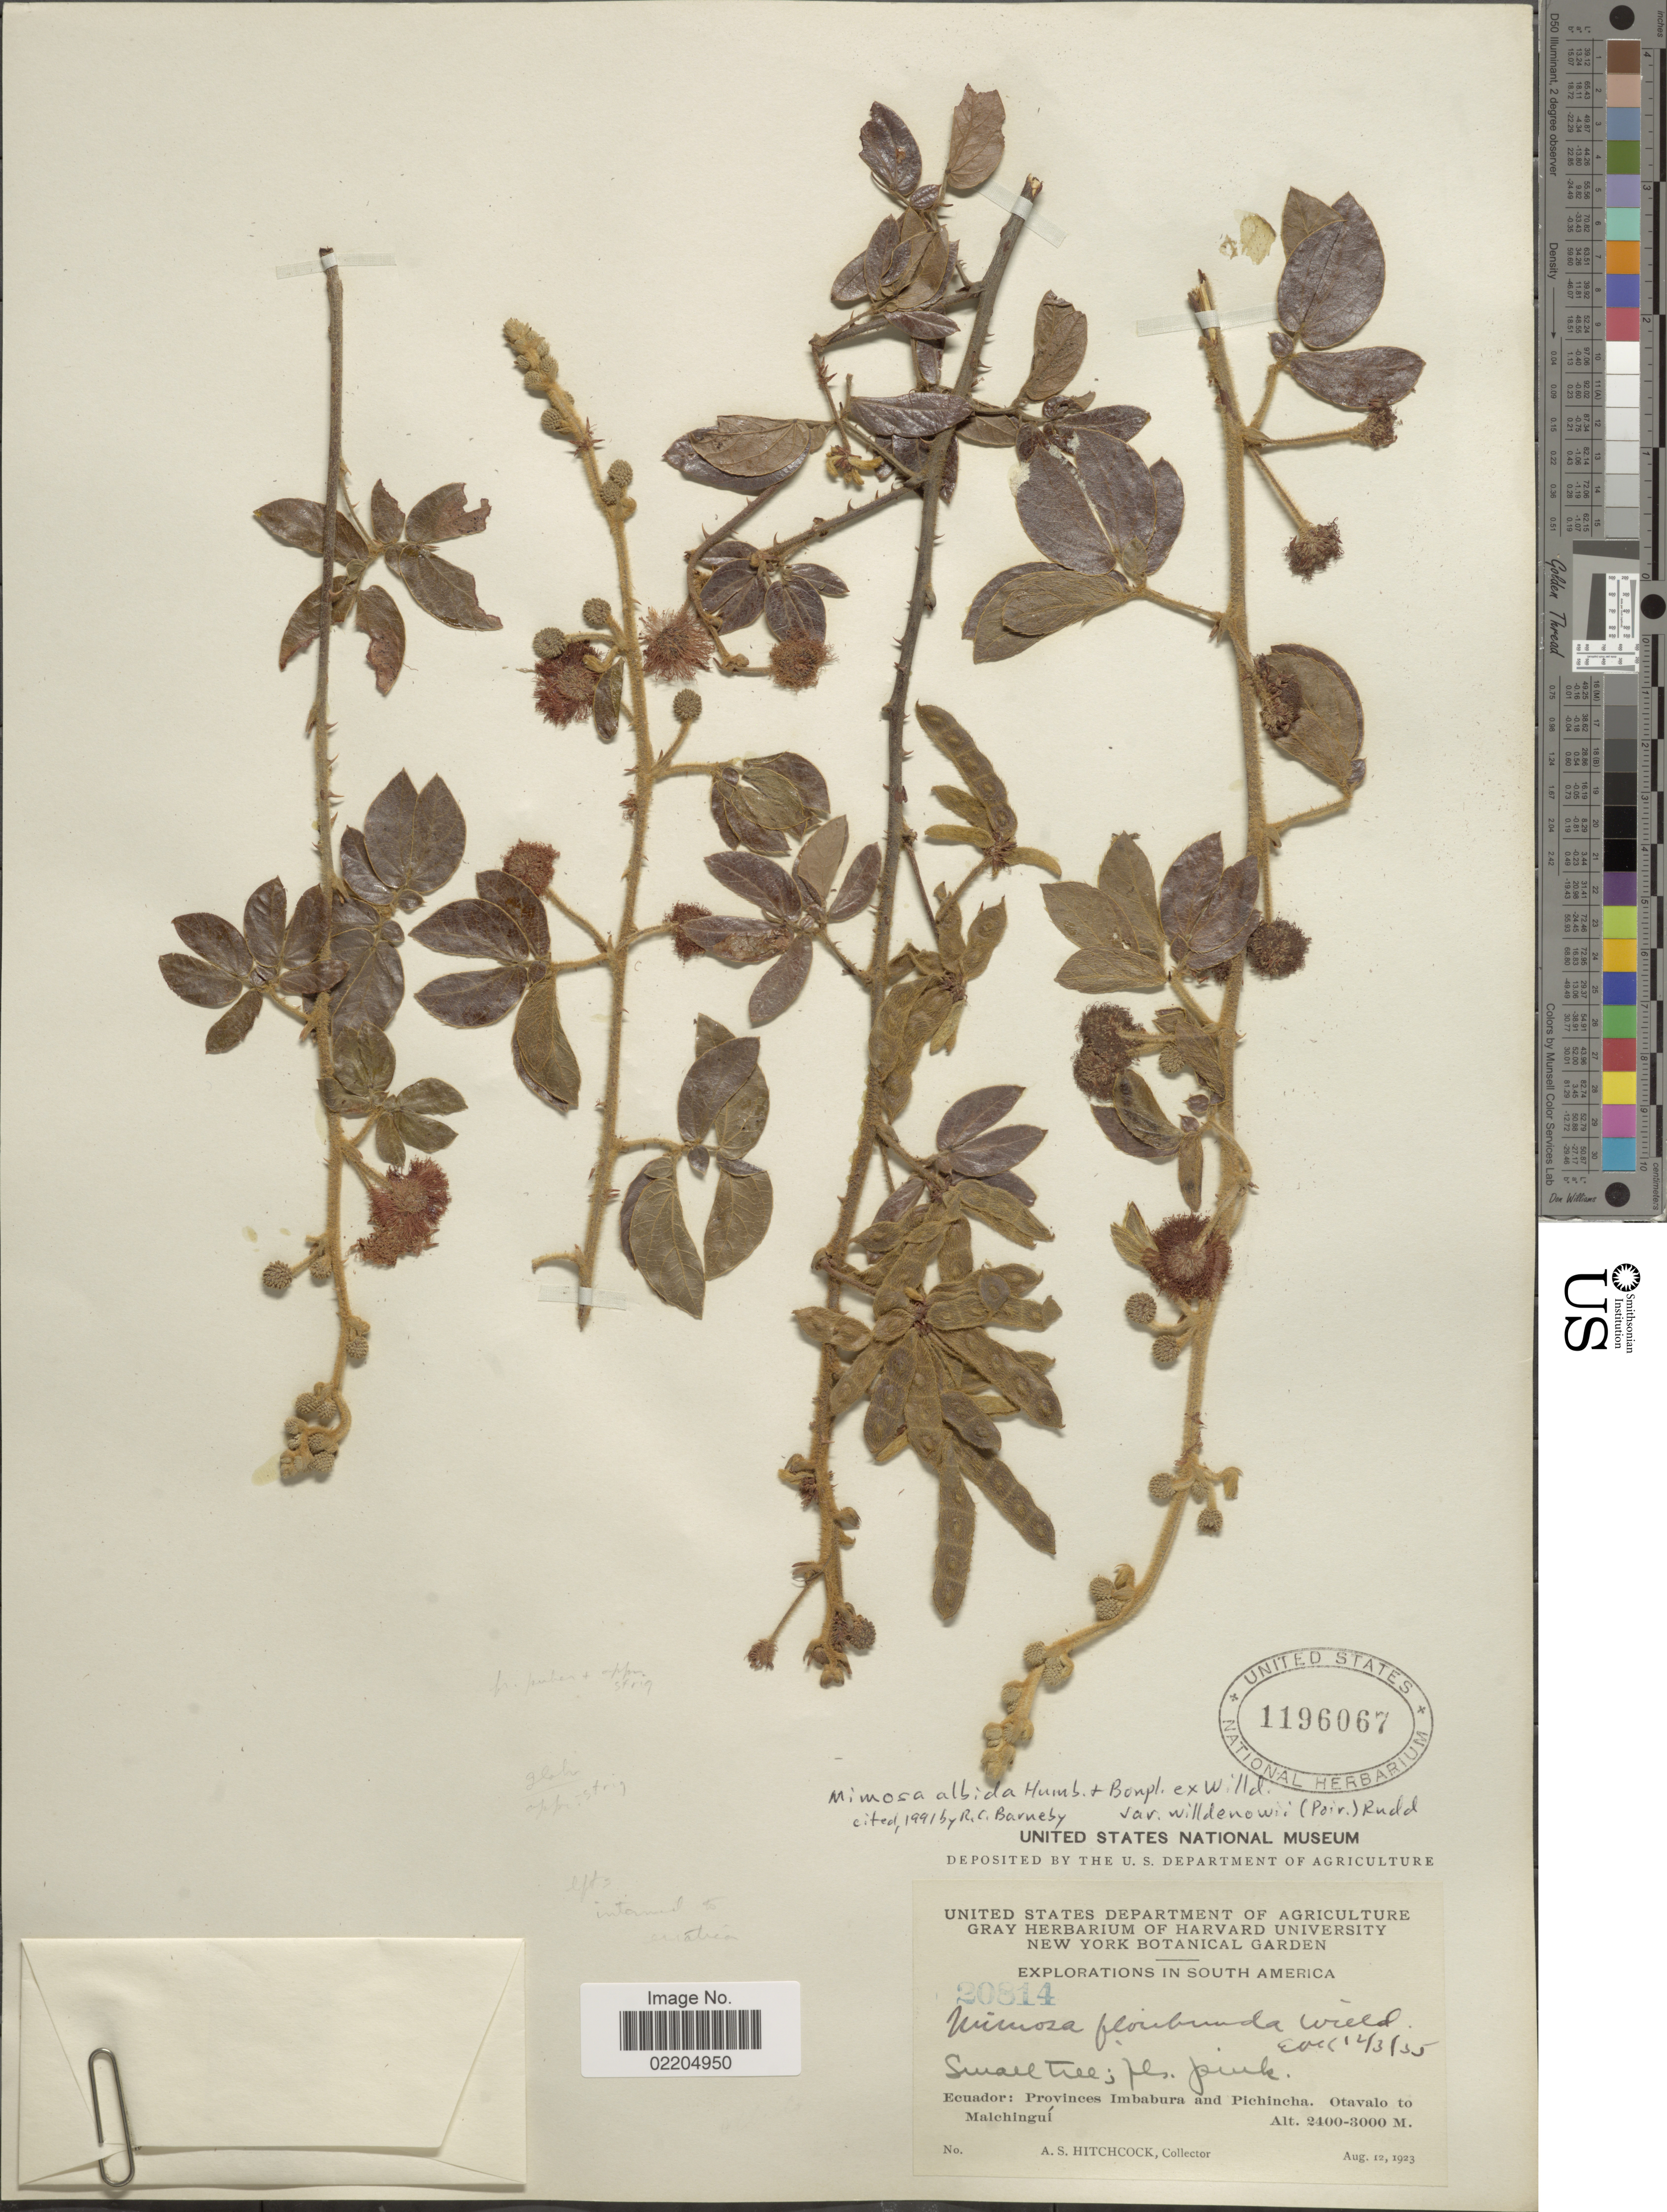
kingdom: Plantae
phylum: Tracheophyta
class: Magnoliopsida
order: Fabales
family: Fabaceae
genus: Mimosa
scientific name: Mimosa albida var. willdenowii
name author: (Poir.) Rudd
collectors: A. S. Hitchcock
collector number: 20814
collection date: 1923-08-12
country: Ecuador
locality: Provinces Imbabura and Pichincha. Otavalo to Malchinqui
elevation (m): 2400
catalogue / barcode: US 1196067